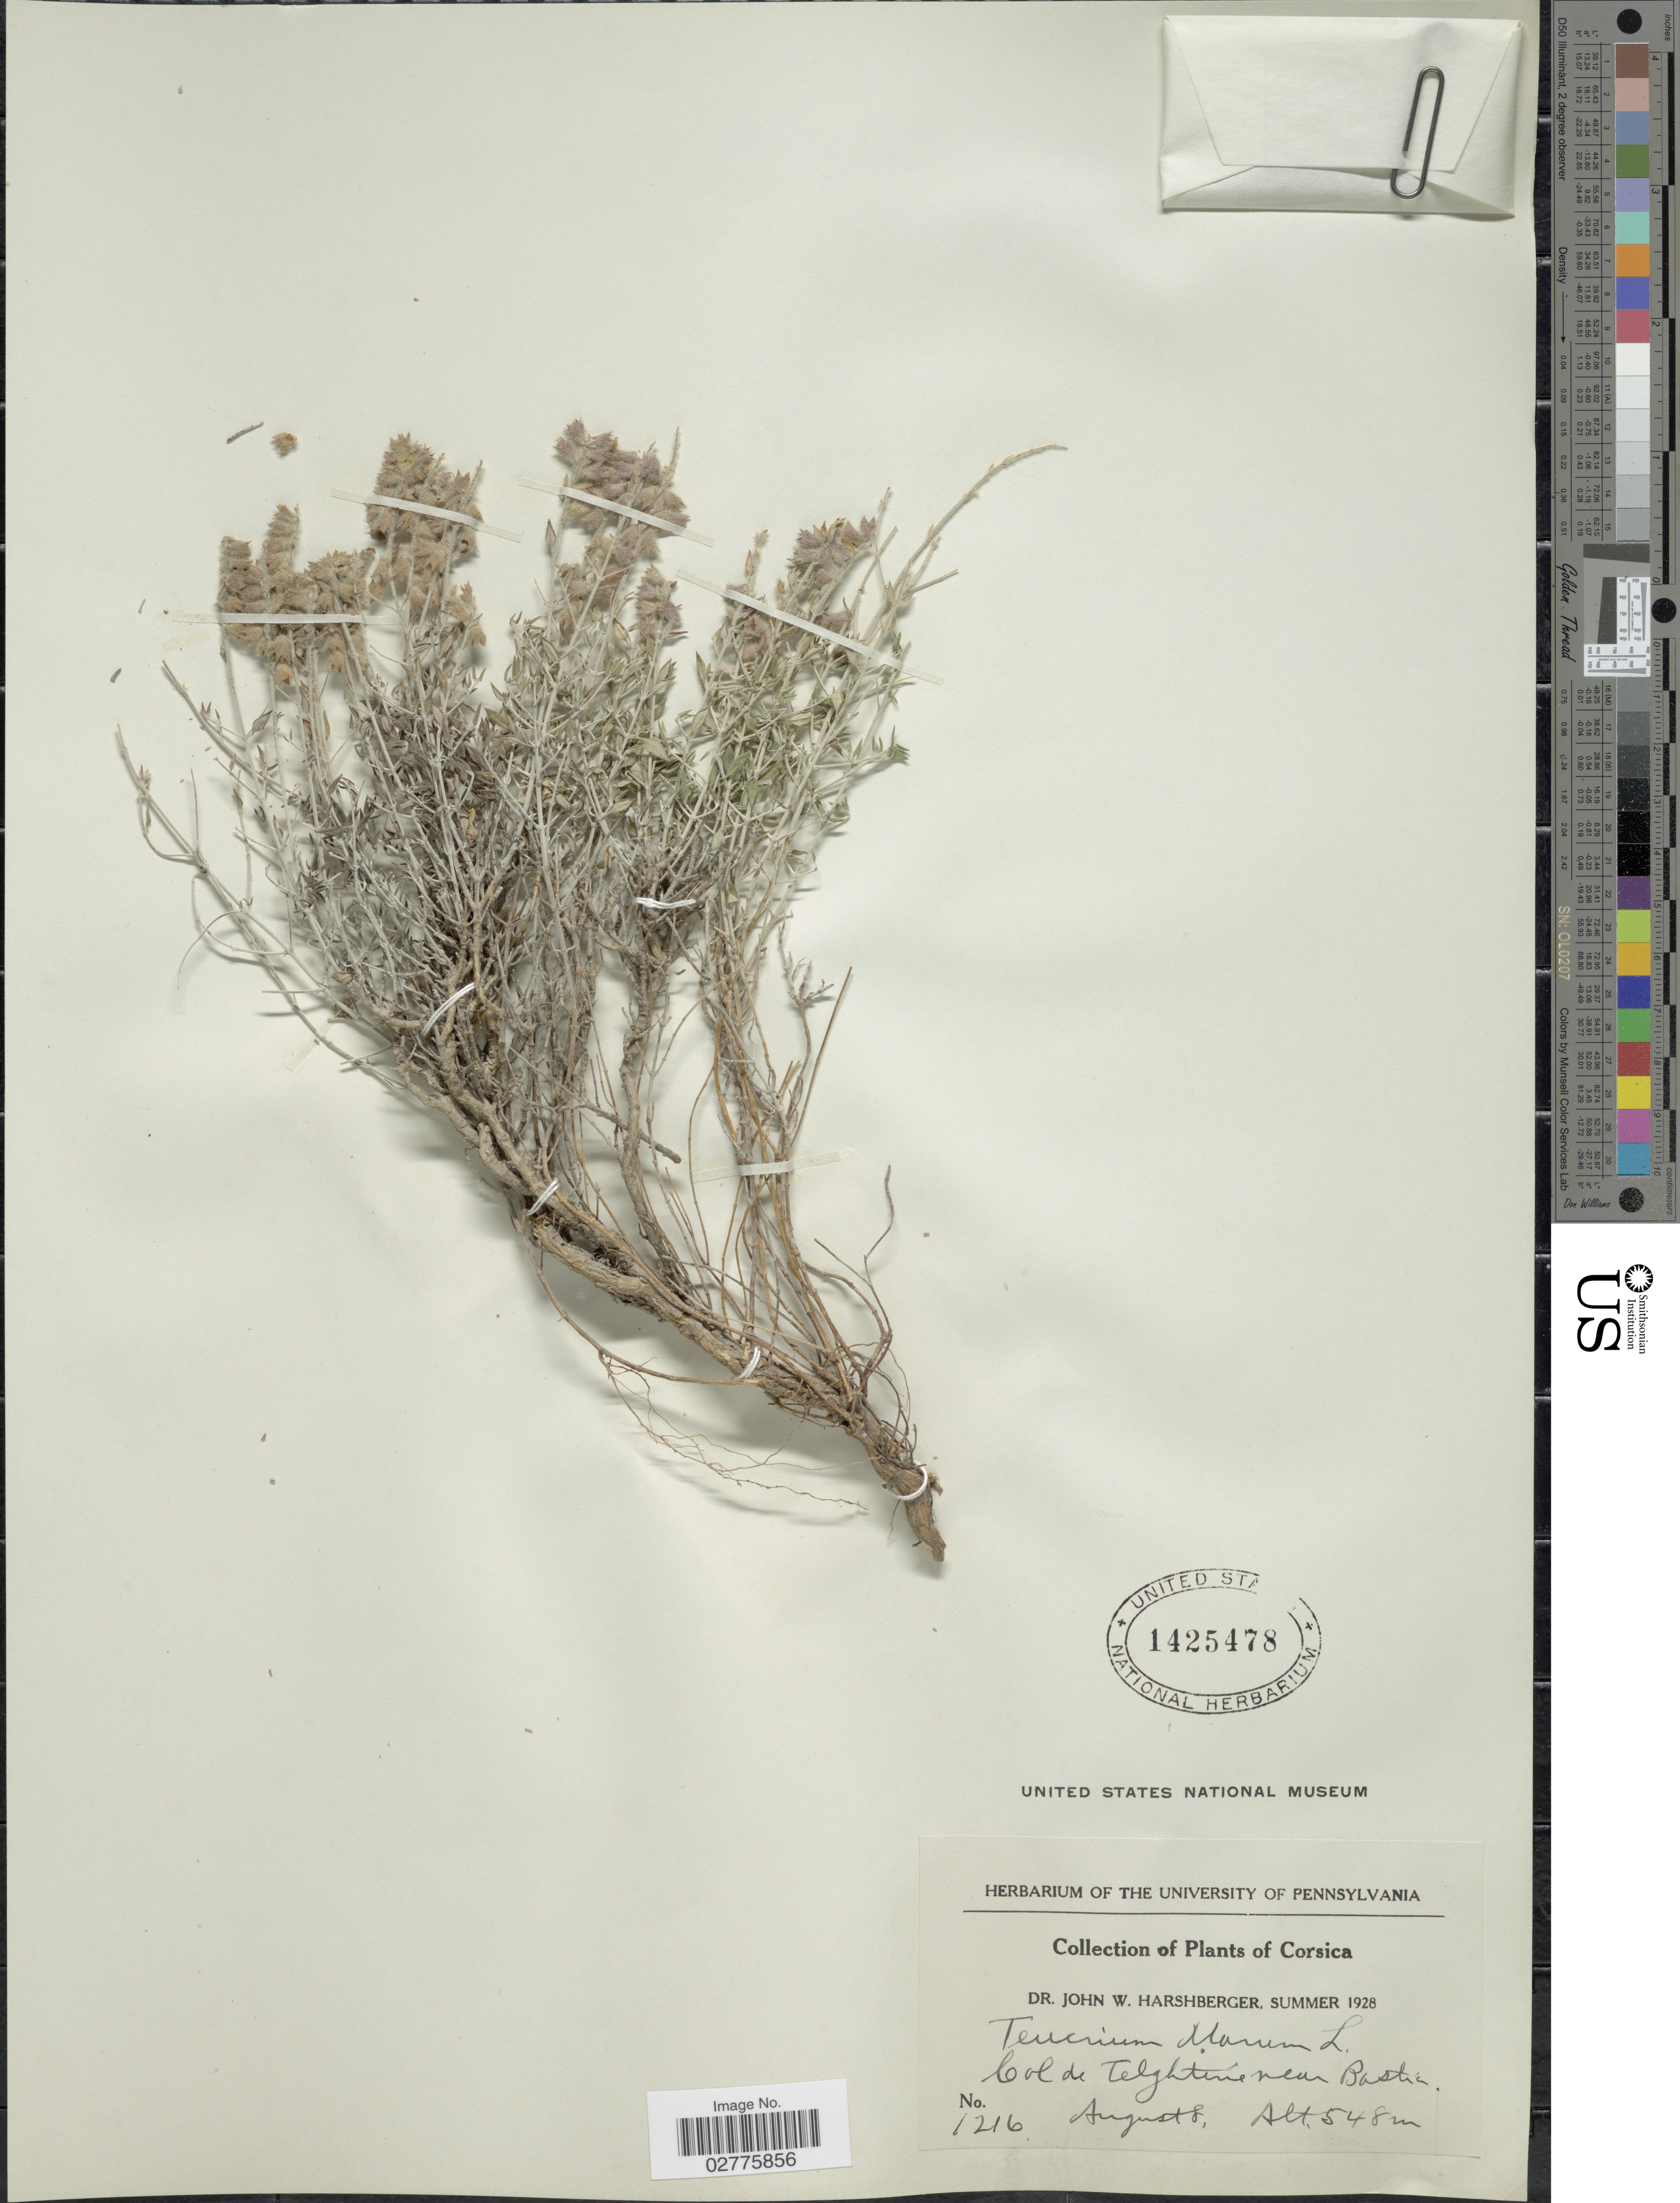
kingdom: Plantae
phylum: Tracheophyta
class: Magnoliopsida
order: Lamiales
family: Lamiaceae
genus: Teucrium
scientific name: Teucrium marum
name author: L.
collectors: J. W. Harshberger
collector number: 1216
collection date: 1928-08-08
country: France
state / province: Corsica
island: Corse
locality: Col de Telghtine near Bastia.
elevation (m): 548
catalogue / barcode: US 1425478